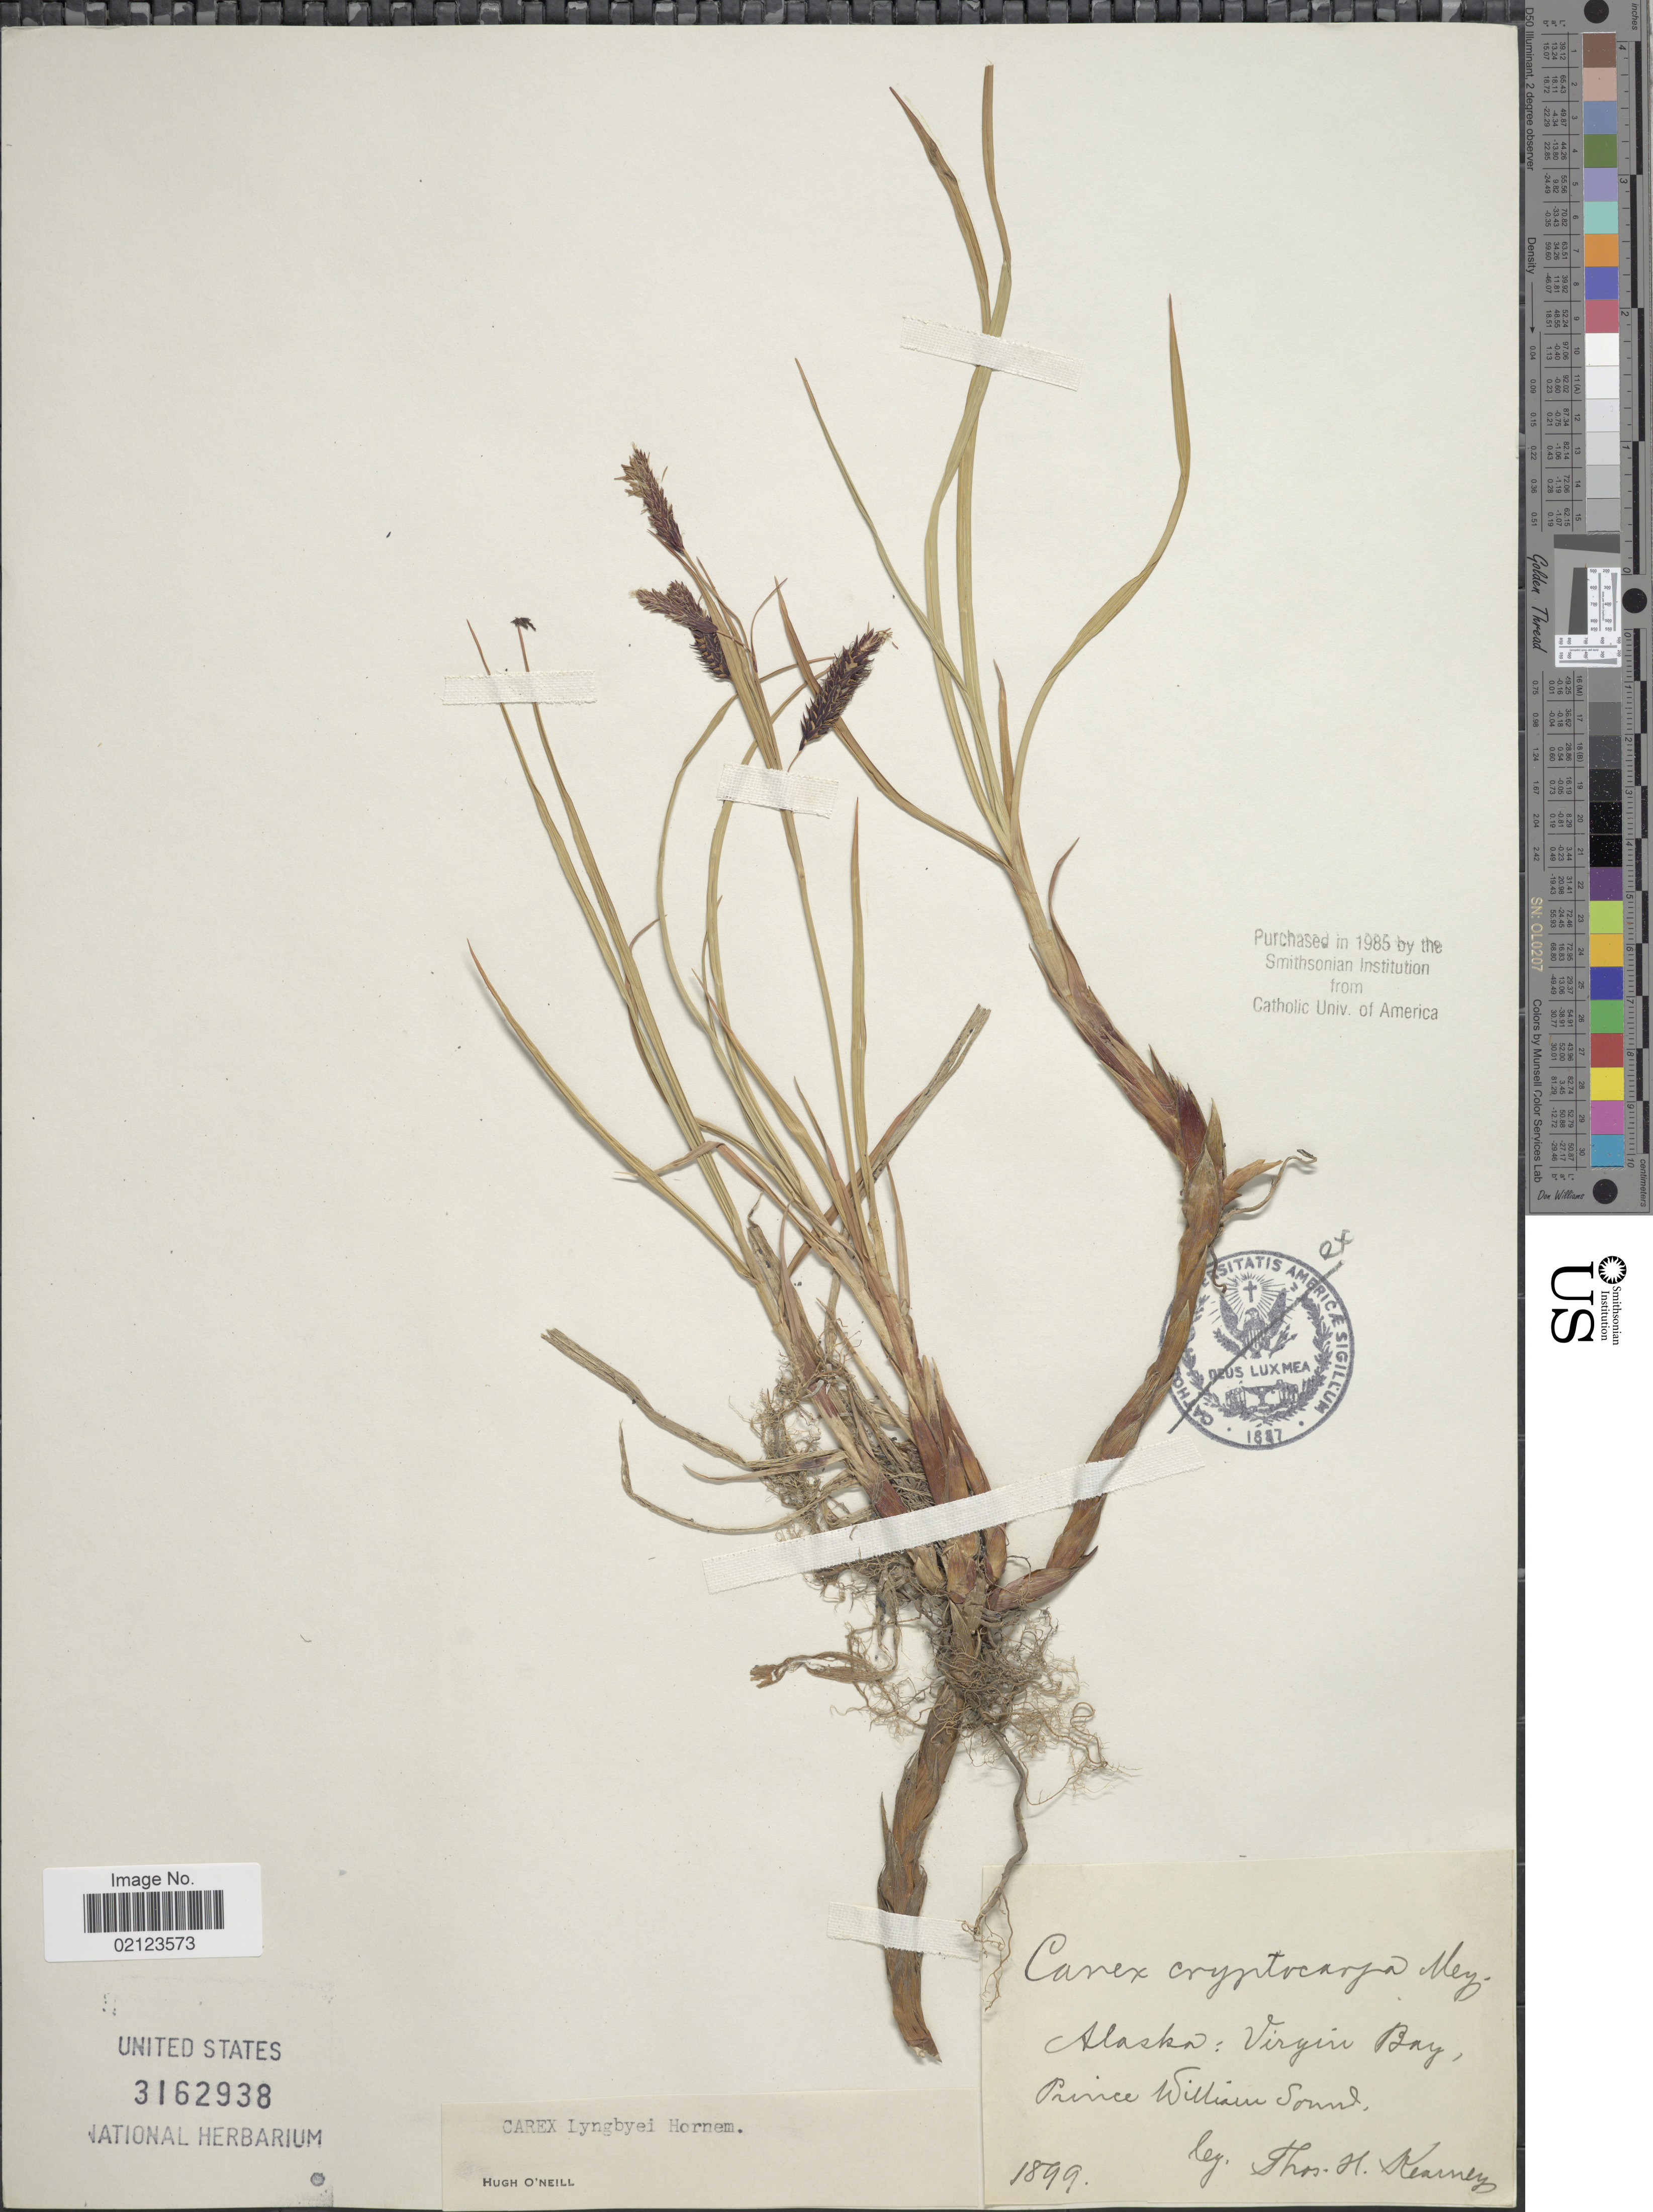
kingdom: Plantae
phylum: Tracheophyta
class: Liliopsida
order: Poales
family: Cyperaceae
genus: Carex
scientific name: Carex lyngbyei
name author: Hornem.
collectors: T. H. Kearney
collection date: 1899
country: United States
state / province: Alaska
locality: Alaska: Virgin Bay, Prince William Sound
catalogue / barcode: US 3162938